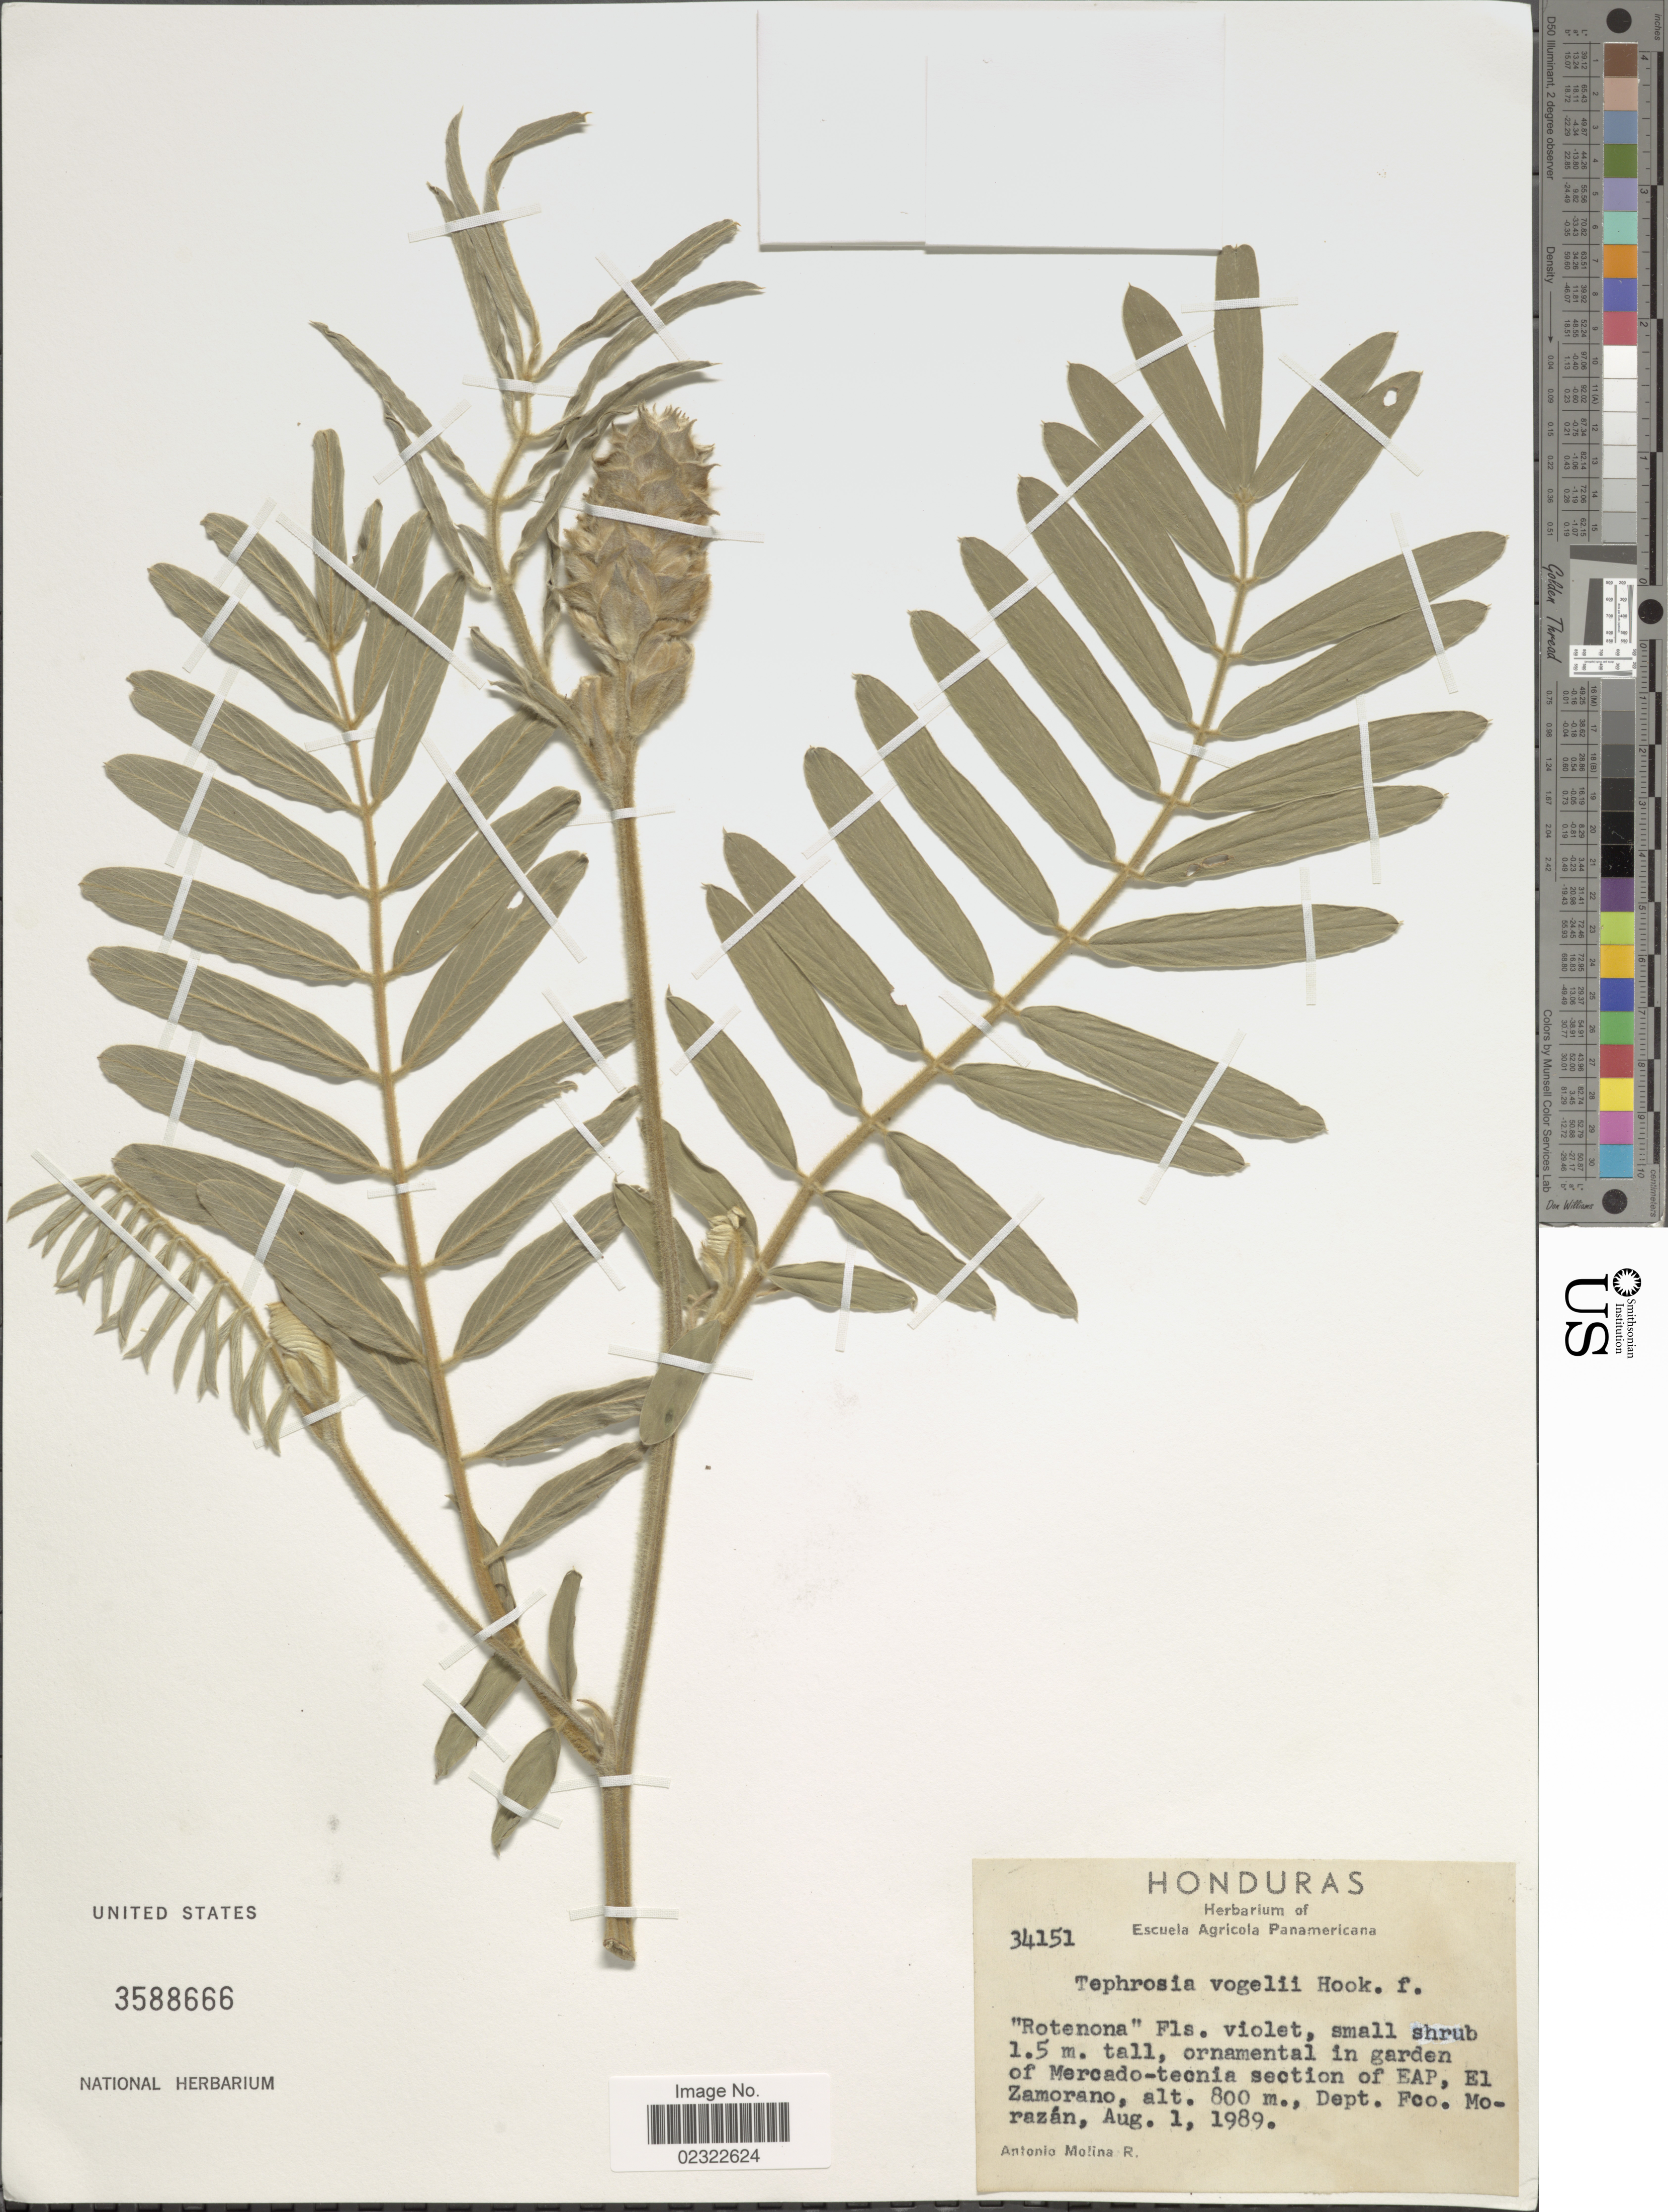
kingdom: Plantae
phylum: Tracheophyta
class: Magnoliopsida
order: Fabales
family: Fabaceae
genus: Tephrosia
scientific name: Tephrosia vogelii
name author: Hook. f.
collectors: A. Molina R.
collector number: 34151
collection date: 1989-08-01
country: Honduras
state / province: Fco. Morazán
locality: Ornamental in garden of Mercado-tecnia section of EAP, El Zamorano.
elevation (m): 800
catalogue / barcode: US 3588666